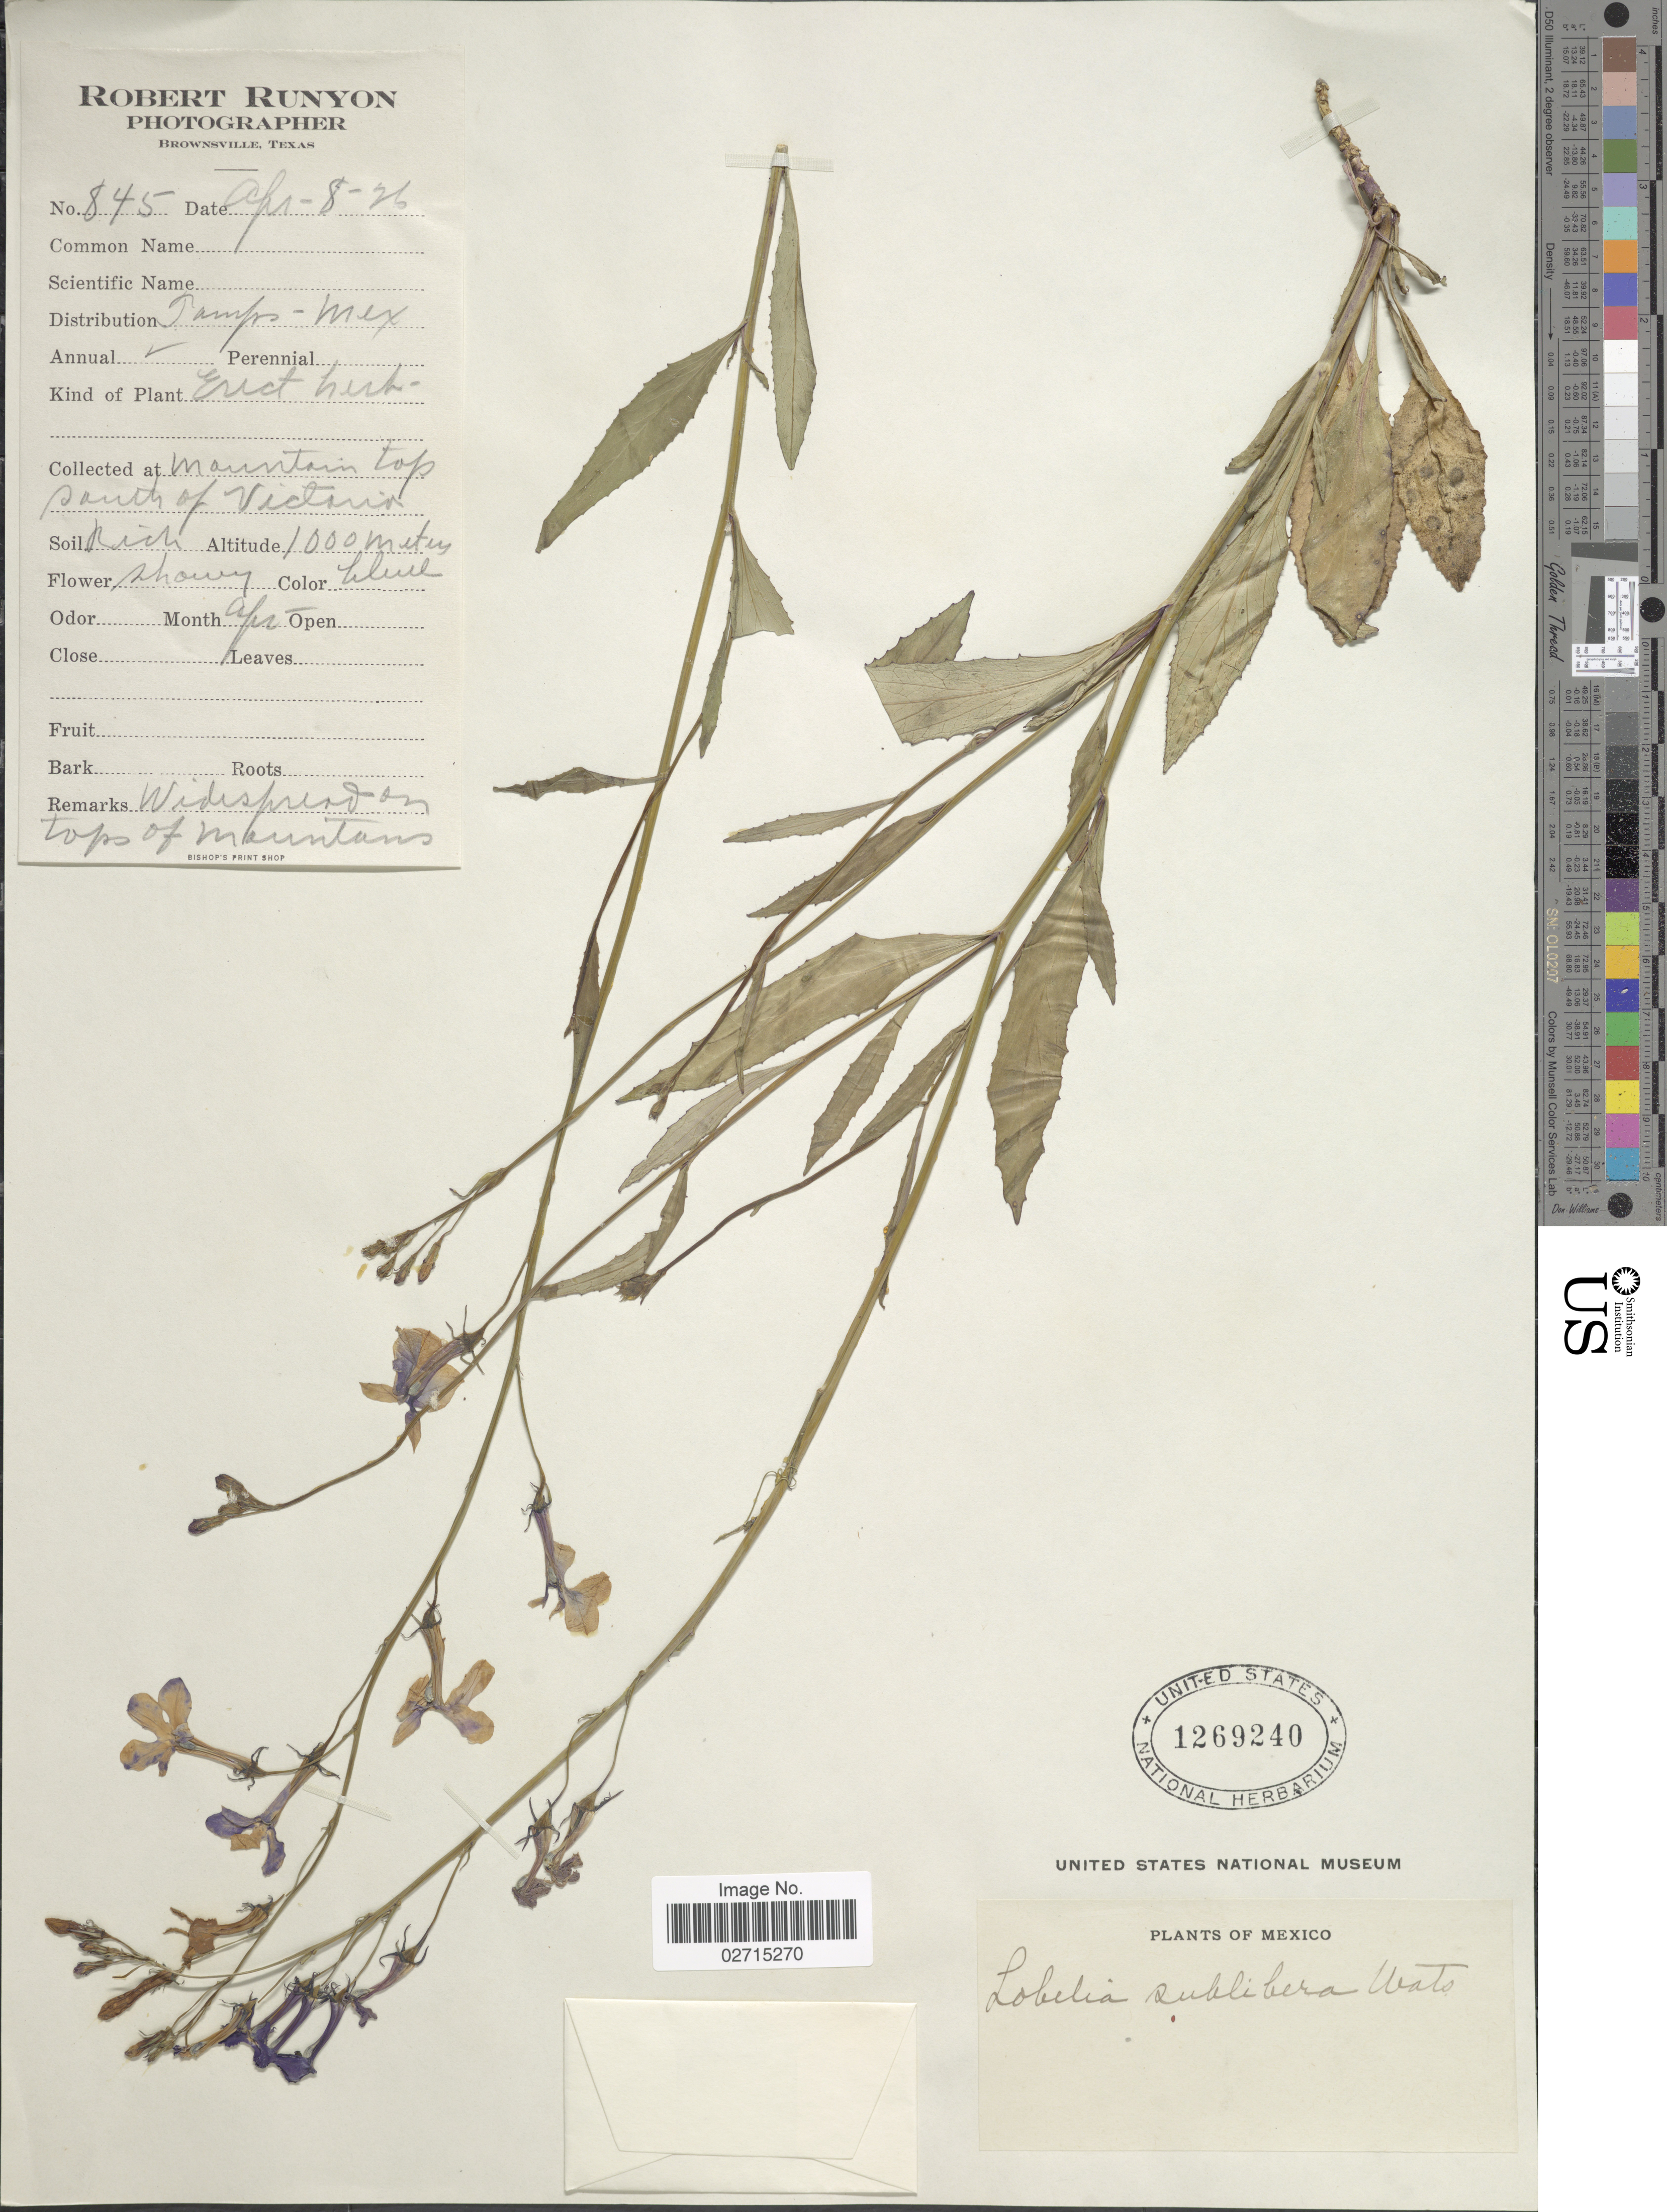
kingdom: Plantae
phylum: Tracheophyta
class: Magnoliopsida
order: Asterales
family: Campanulaceae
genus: Lobelia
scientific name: Lobelia sublibera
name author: S. Watson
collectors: R. Runyon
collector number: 845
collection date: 1926-04-08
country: Mexico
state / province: Tamaulipas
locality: Mountain top south of Victoria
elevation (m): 1000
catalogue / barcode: US 1269240